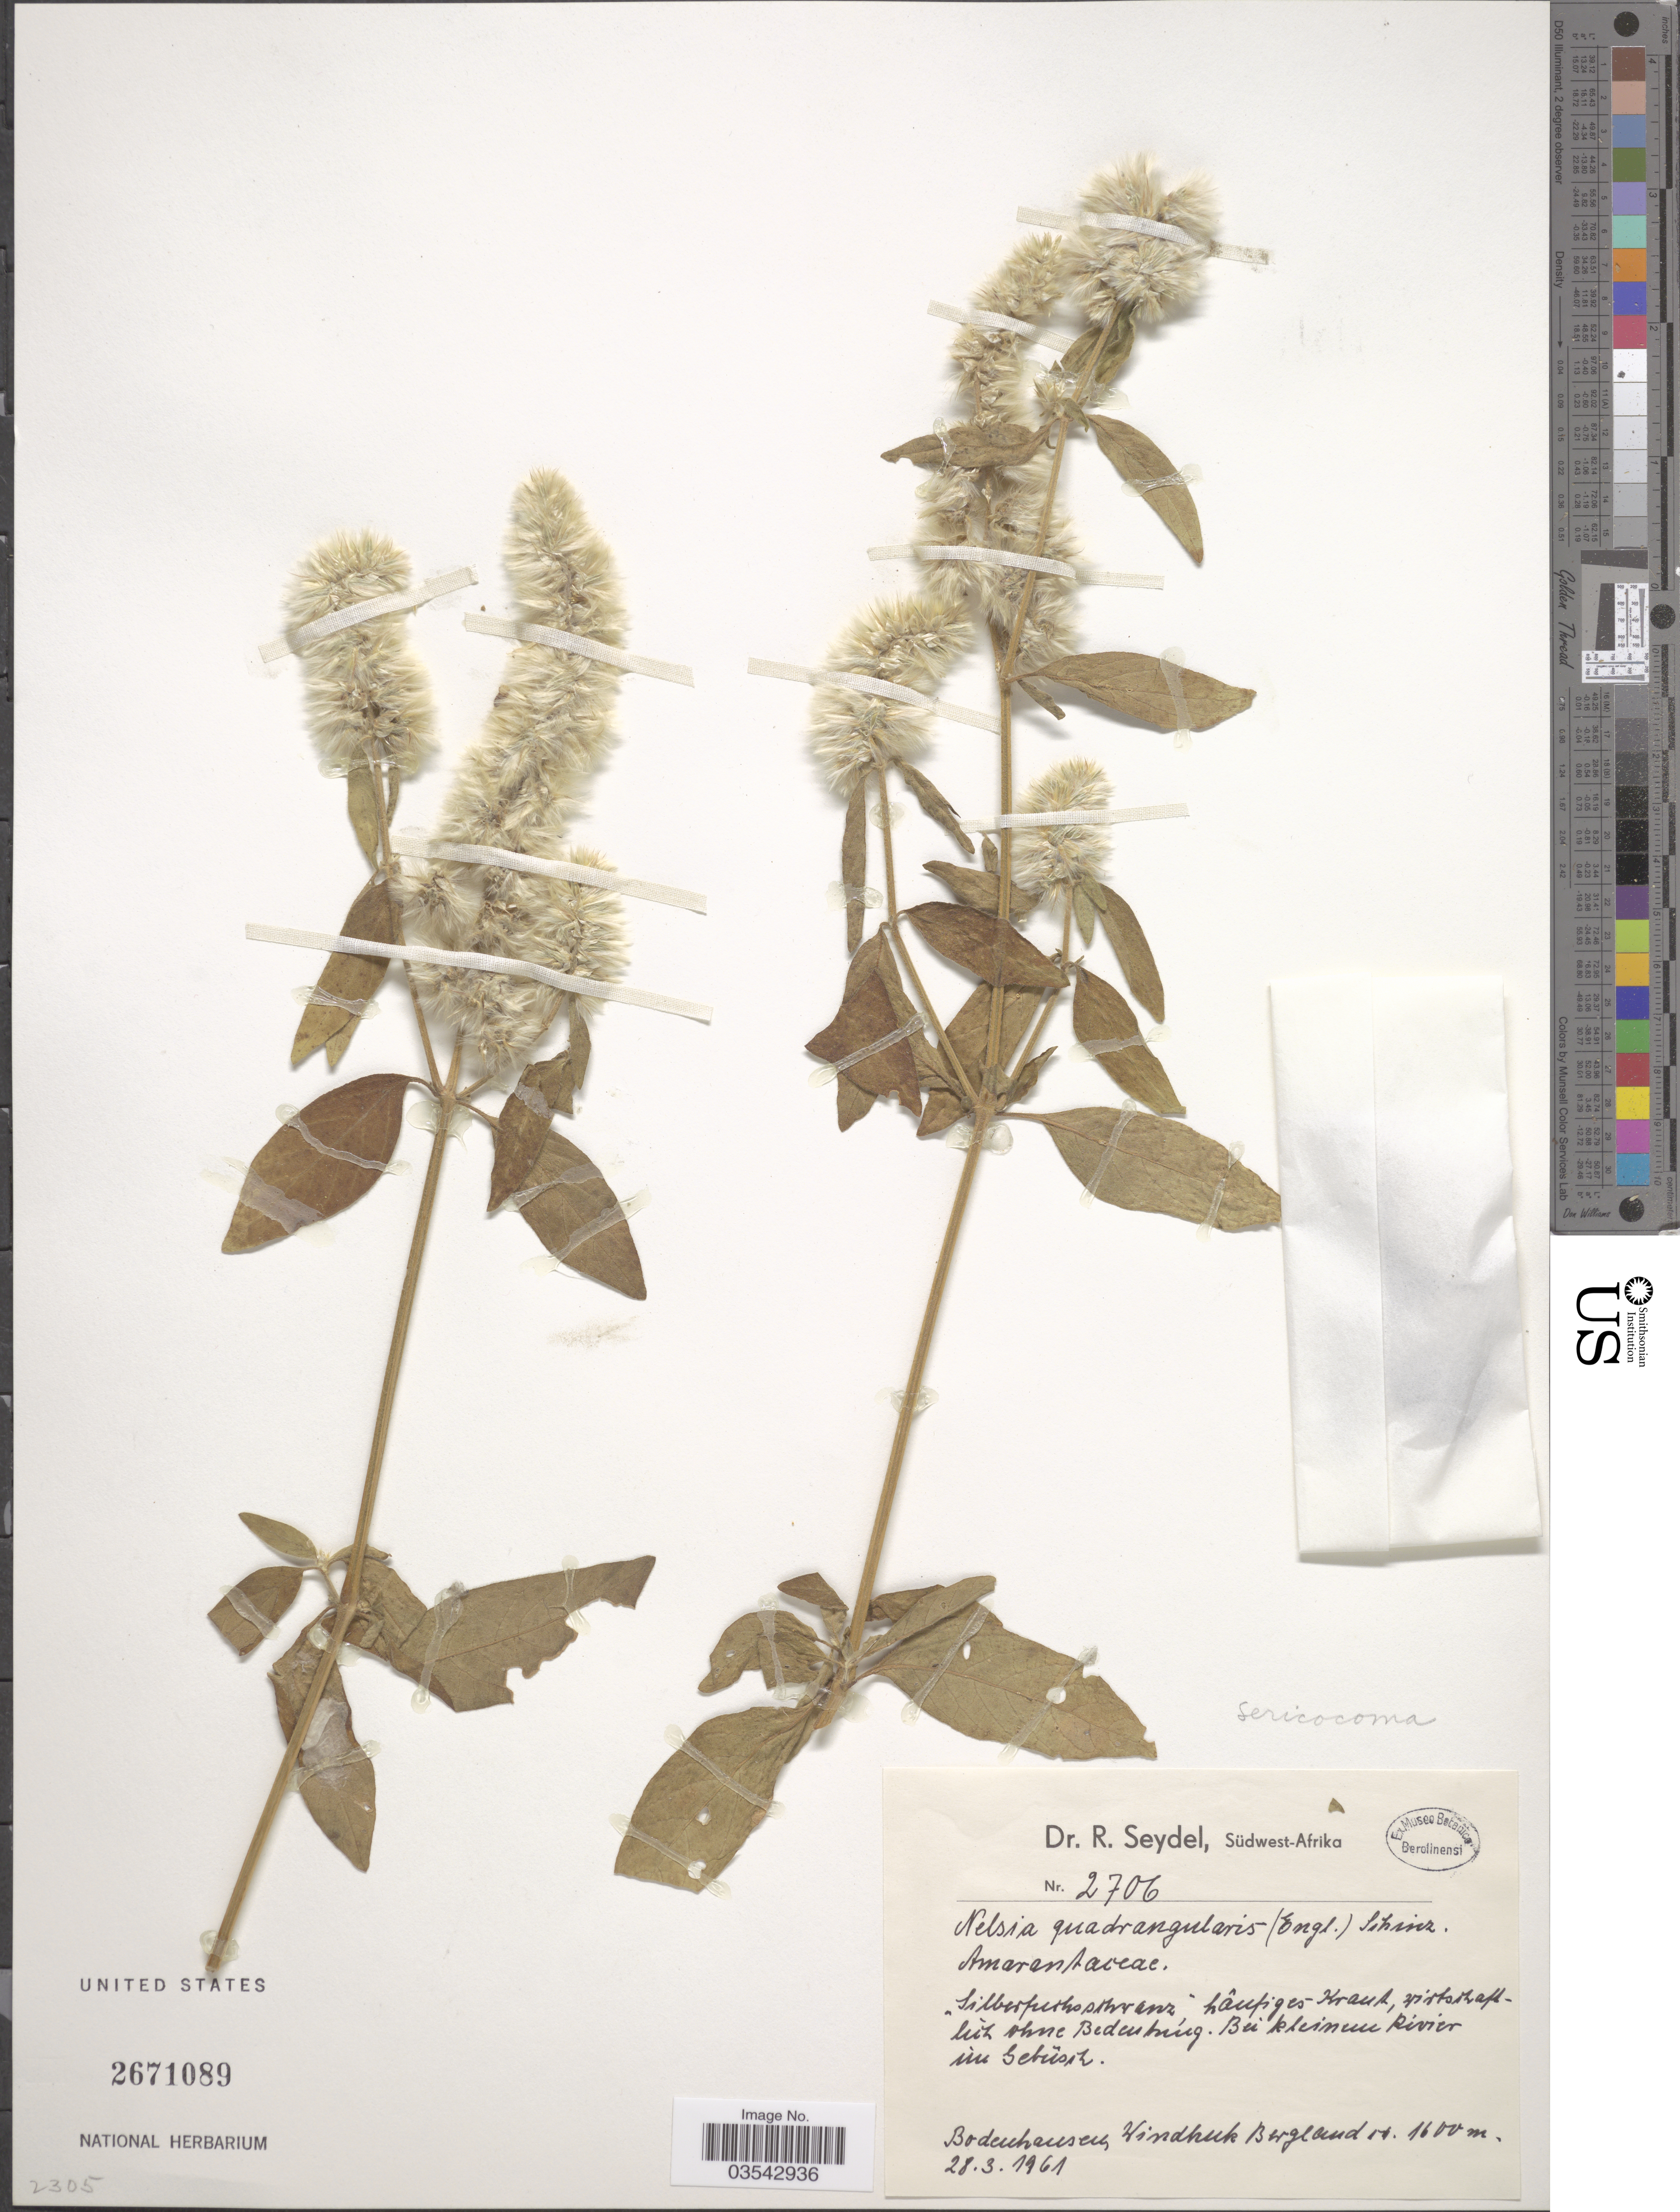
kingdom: Plantae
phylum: Tracheophyta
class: Magnoliopsida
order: Caryophyllales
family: Amaranthaceae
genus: Sericocoma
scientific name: Sericocoma quadrangula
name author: Engl.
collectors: R. Seydel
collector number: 2706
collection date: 1961-03-28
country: South Africa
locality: Südwest-Afrika. Bei klei [illegible text] Rivier im Gebüsch. Bodenhausen Windhuk Bergland.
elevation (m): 1600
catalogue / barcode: US 2671089